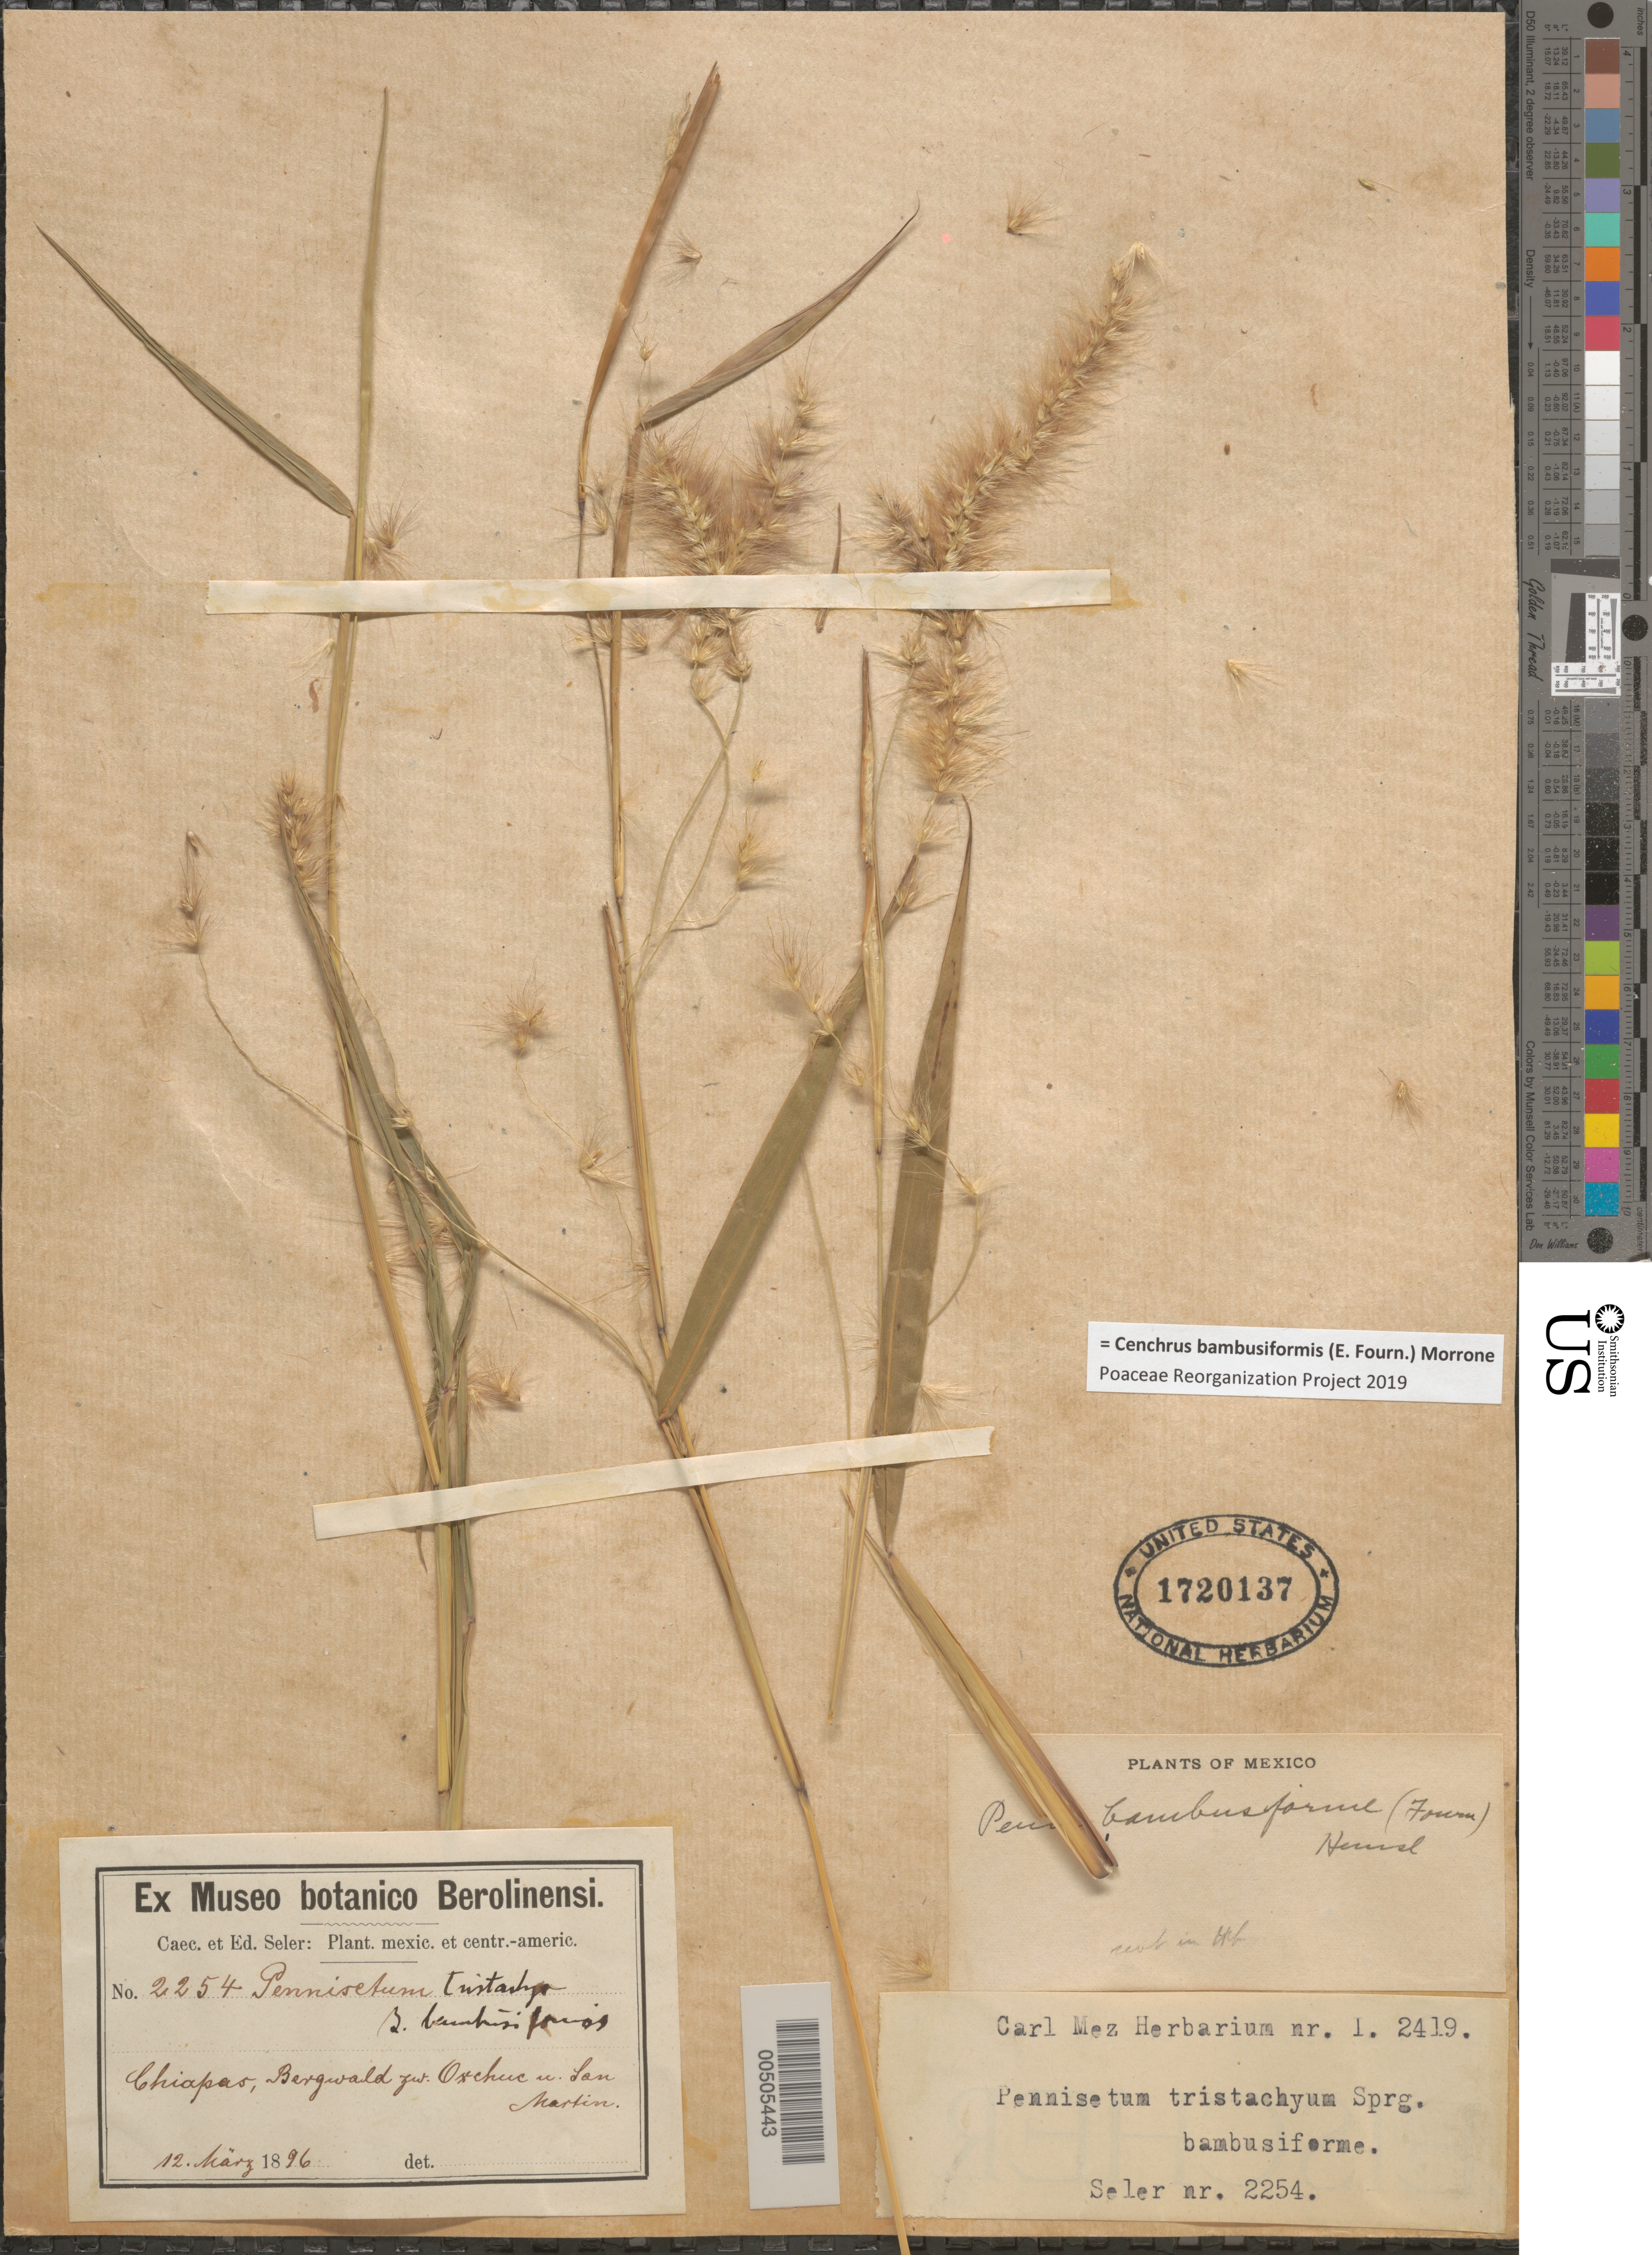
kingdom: Plantae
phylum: Tracheophyta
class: Liliopsida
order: Poales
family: Poaceae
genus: Cenchrus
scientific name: Cenchrus bambusiformis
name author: (E. Fourn.) Morrone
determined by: Poaceae Reorganization Project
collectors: -. Seler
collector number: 2254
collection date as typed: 12 Mar 1896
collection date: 1896-03-12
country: Mexico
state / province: Chiapas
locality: San Martin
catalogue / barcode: US 1720137